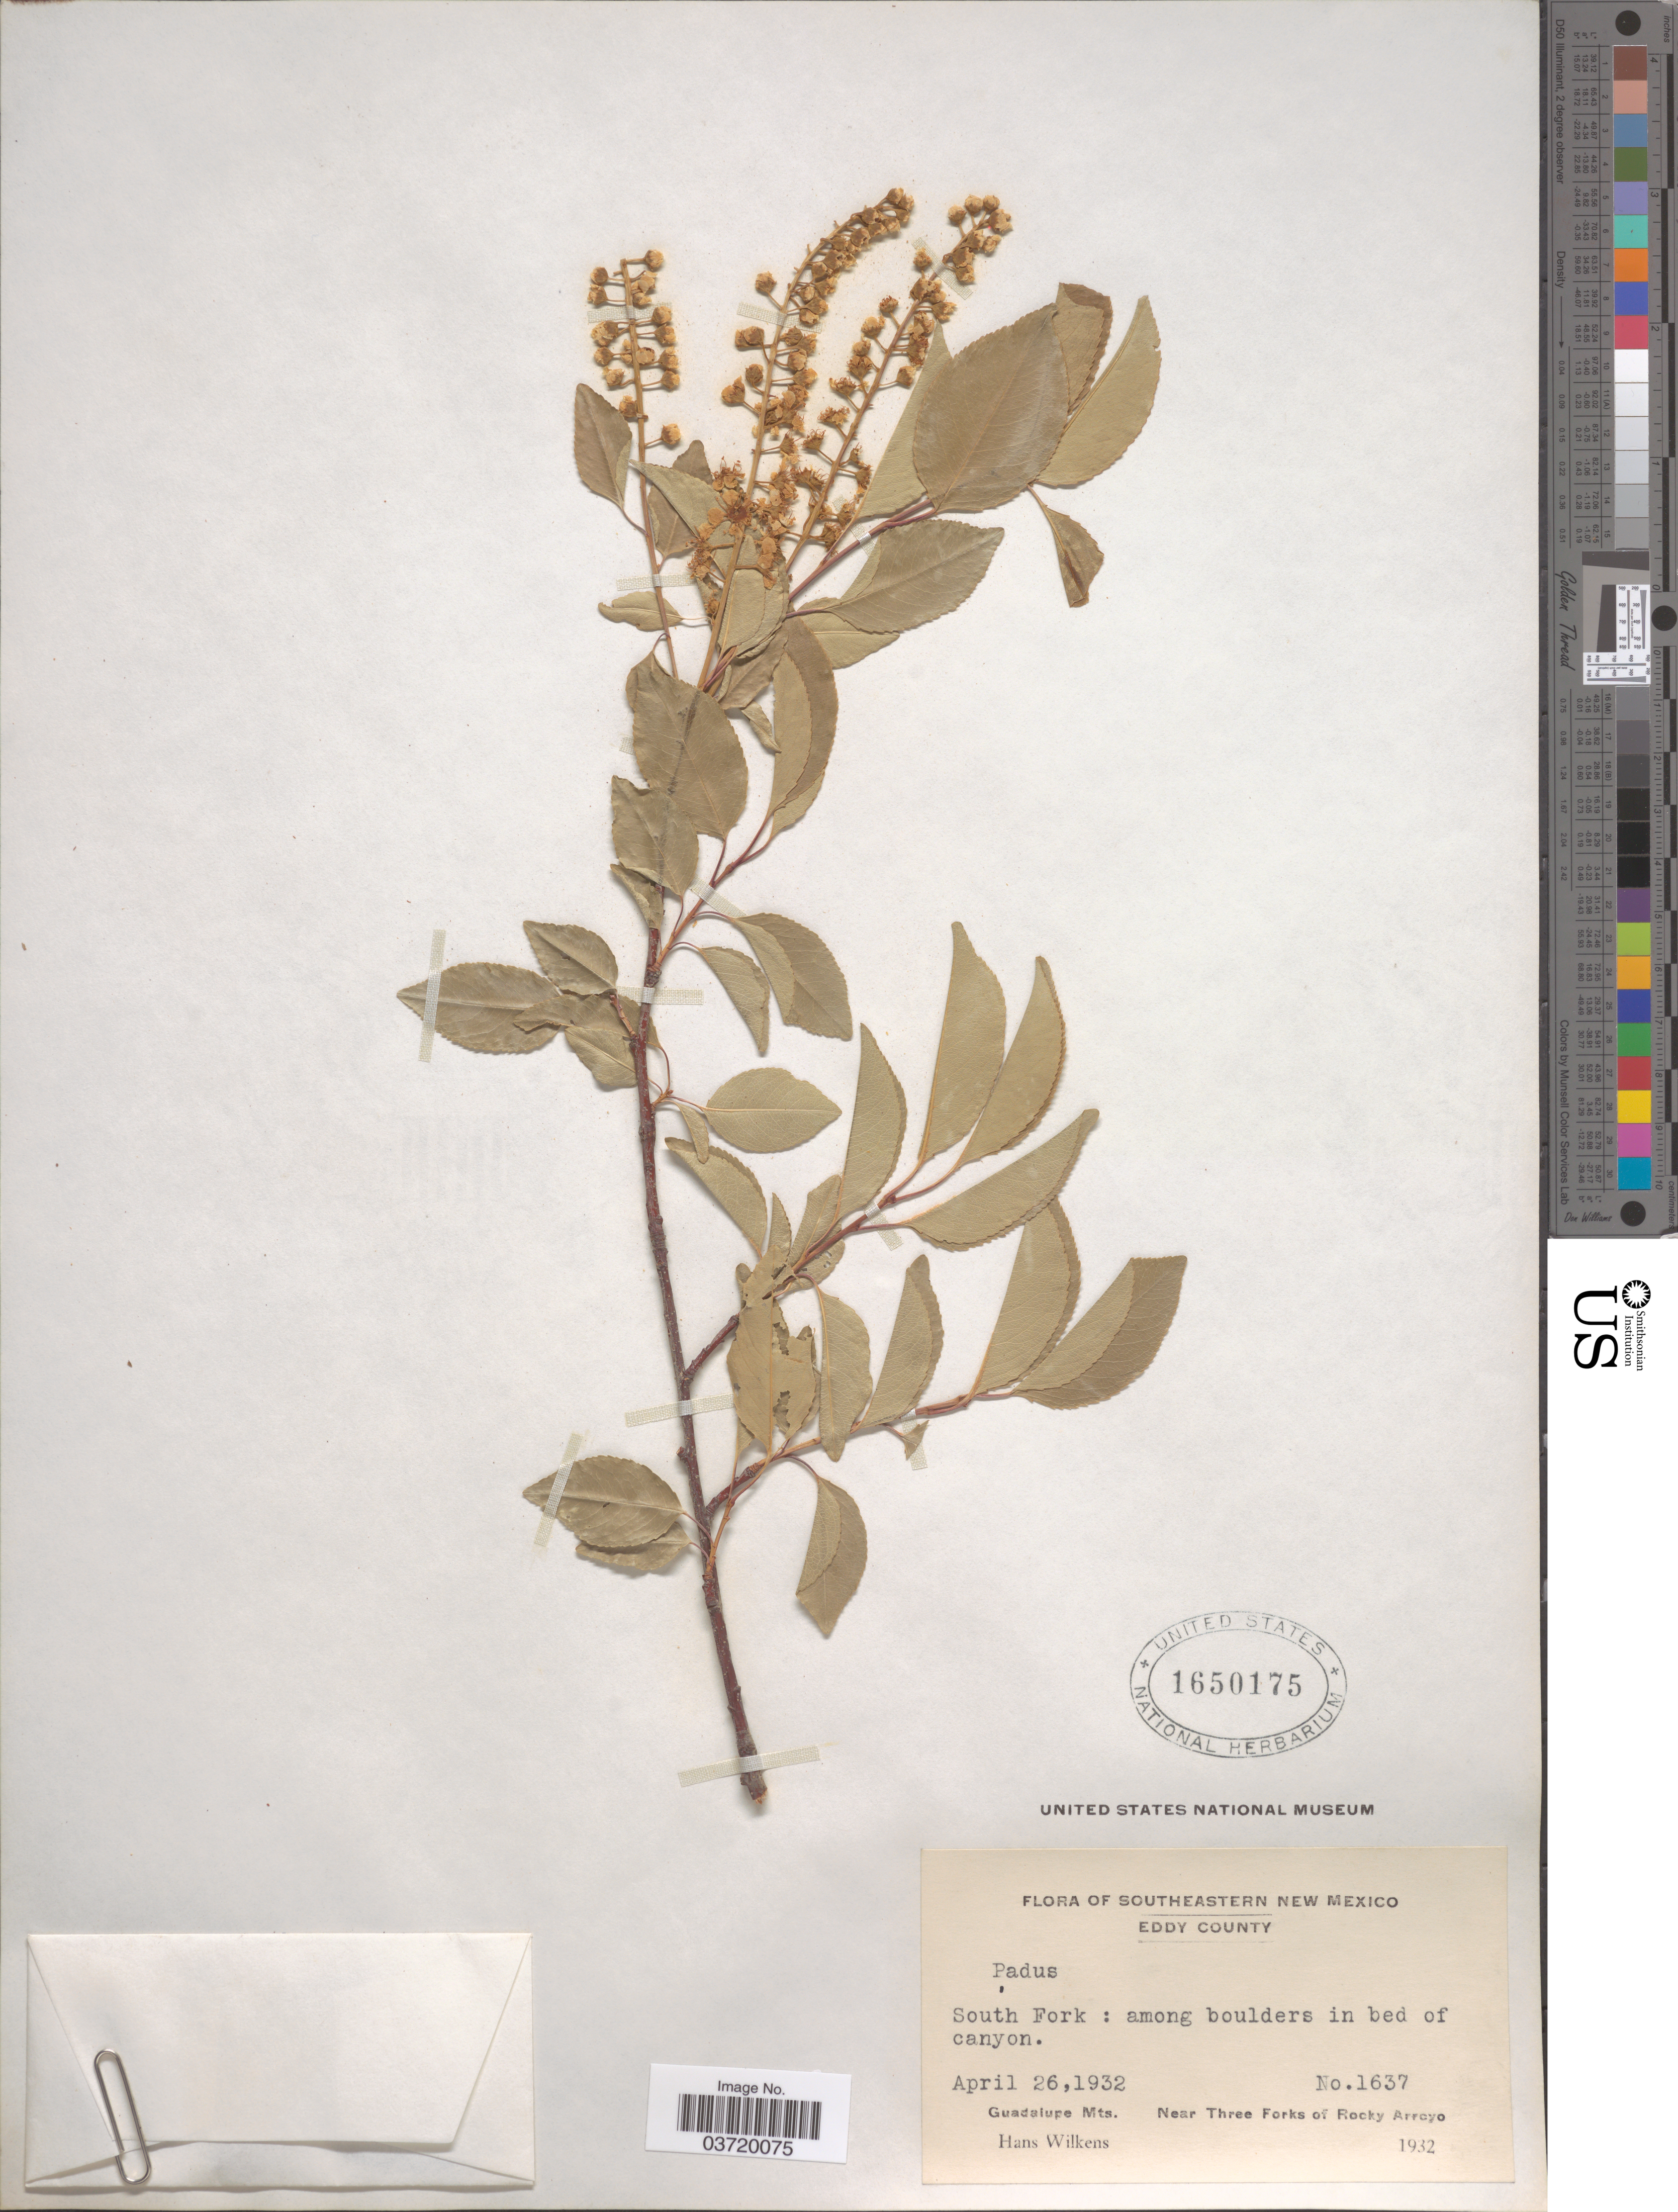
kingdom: Plantae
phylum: Tracheophyta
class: Magnoliopsida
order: Rosales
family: Rosaceae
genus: Prunus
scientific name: Prunus sp.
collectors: H. Wilkens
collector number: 1637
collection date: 1932-04-26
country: United States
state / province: New Mexico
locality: Southeastern New Mexico. Eddy County. South Fork: among boulders in bed of canyon. Guadalupe Mts. Near Three Forks of Rocky Arroyo.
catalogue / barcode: US 1650175